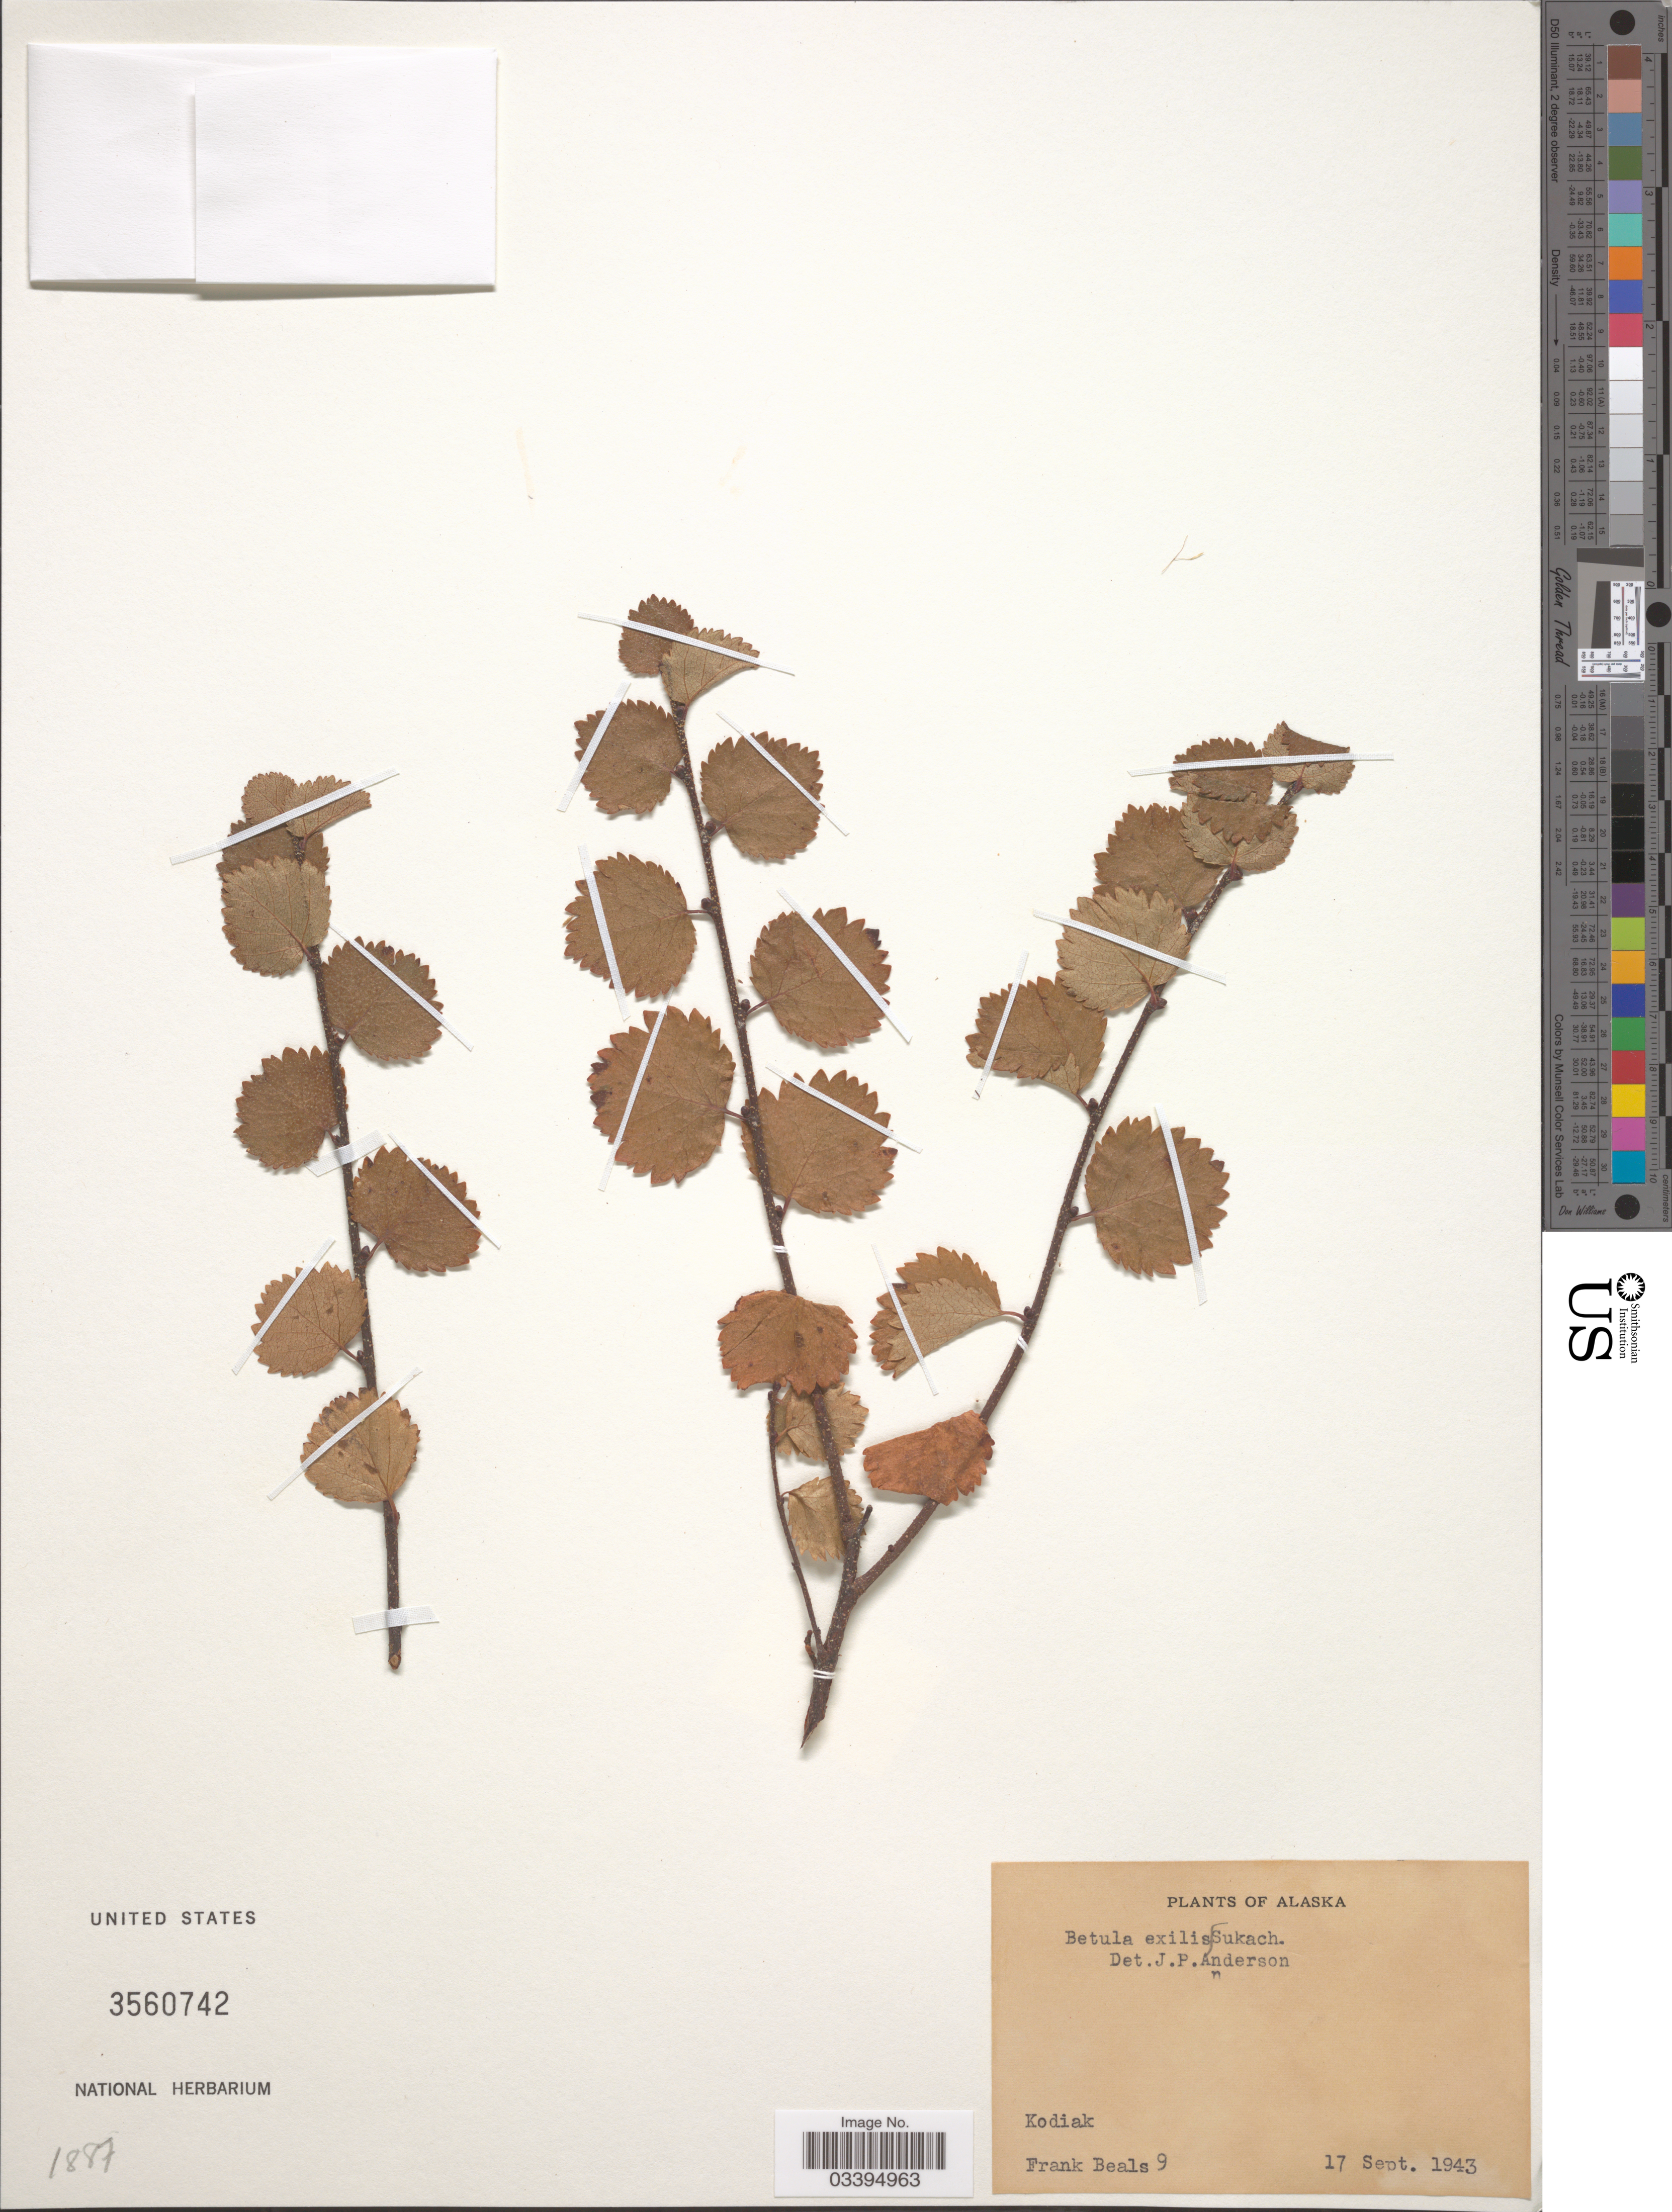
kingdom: Plantae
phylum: Tracheophyta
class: Magnoliopsida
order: Fagales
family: Betulaceae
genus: Betula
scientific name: Betula exilis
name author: Sukaczev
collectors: F. Beals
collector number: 9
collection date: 1943-09-17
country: United States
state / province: Alaska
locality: Kodiak.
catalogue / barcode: US 3560742